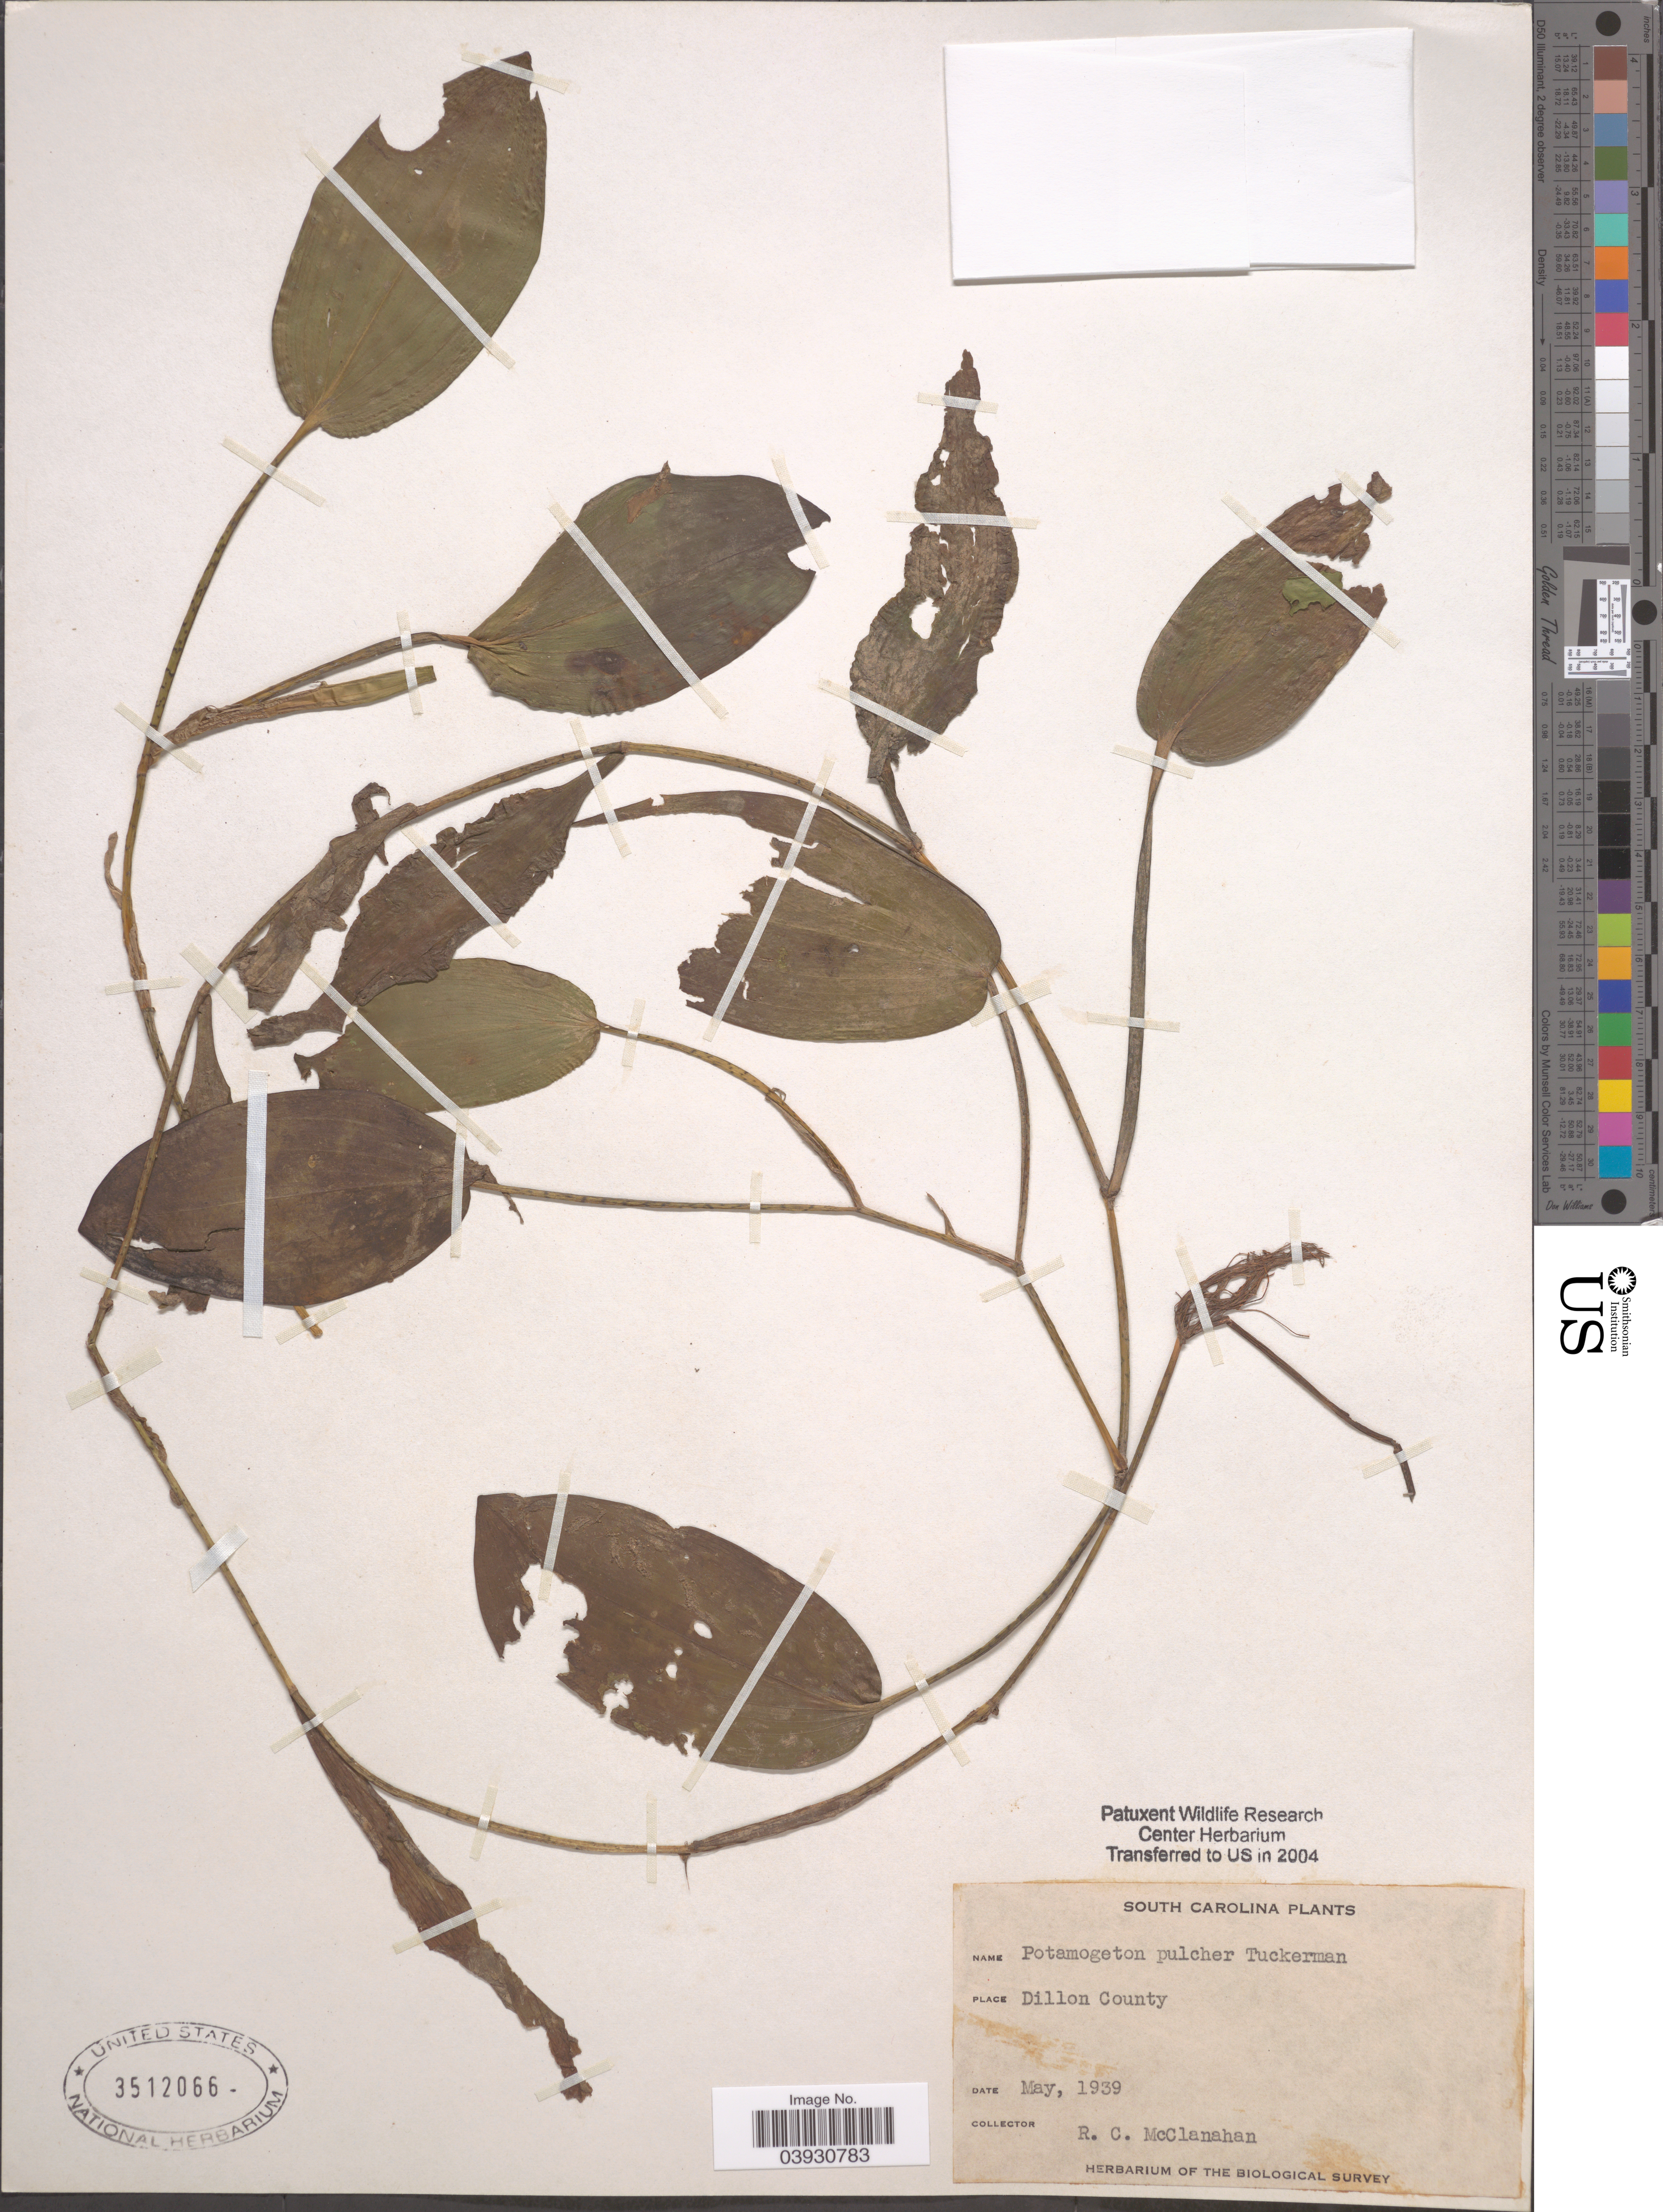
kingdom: Plantae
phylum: Tracheophyta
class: Liliopsida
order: Alismatales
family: Potamogetonaceae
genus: Potamogeton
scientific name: Potamogeton pulcher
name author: Tuck.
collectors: R. McClanahan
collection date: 1939-05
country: United States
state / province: South Carolina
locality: Dillon County.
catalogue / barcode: US 3512066